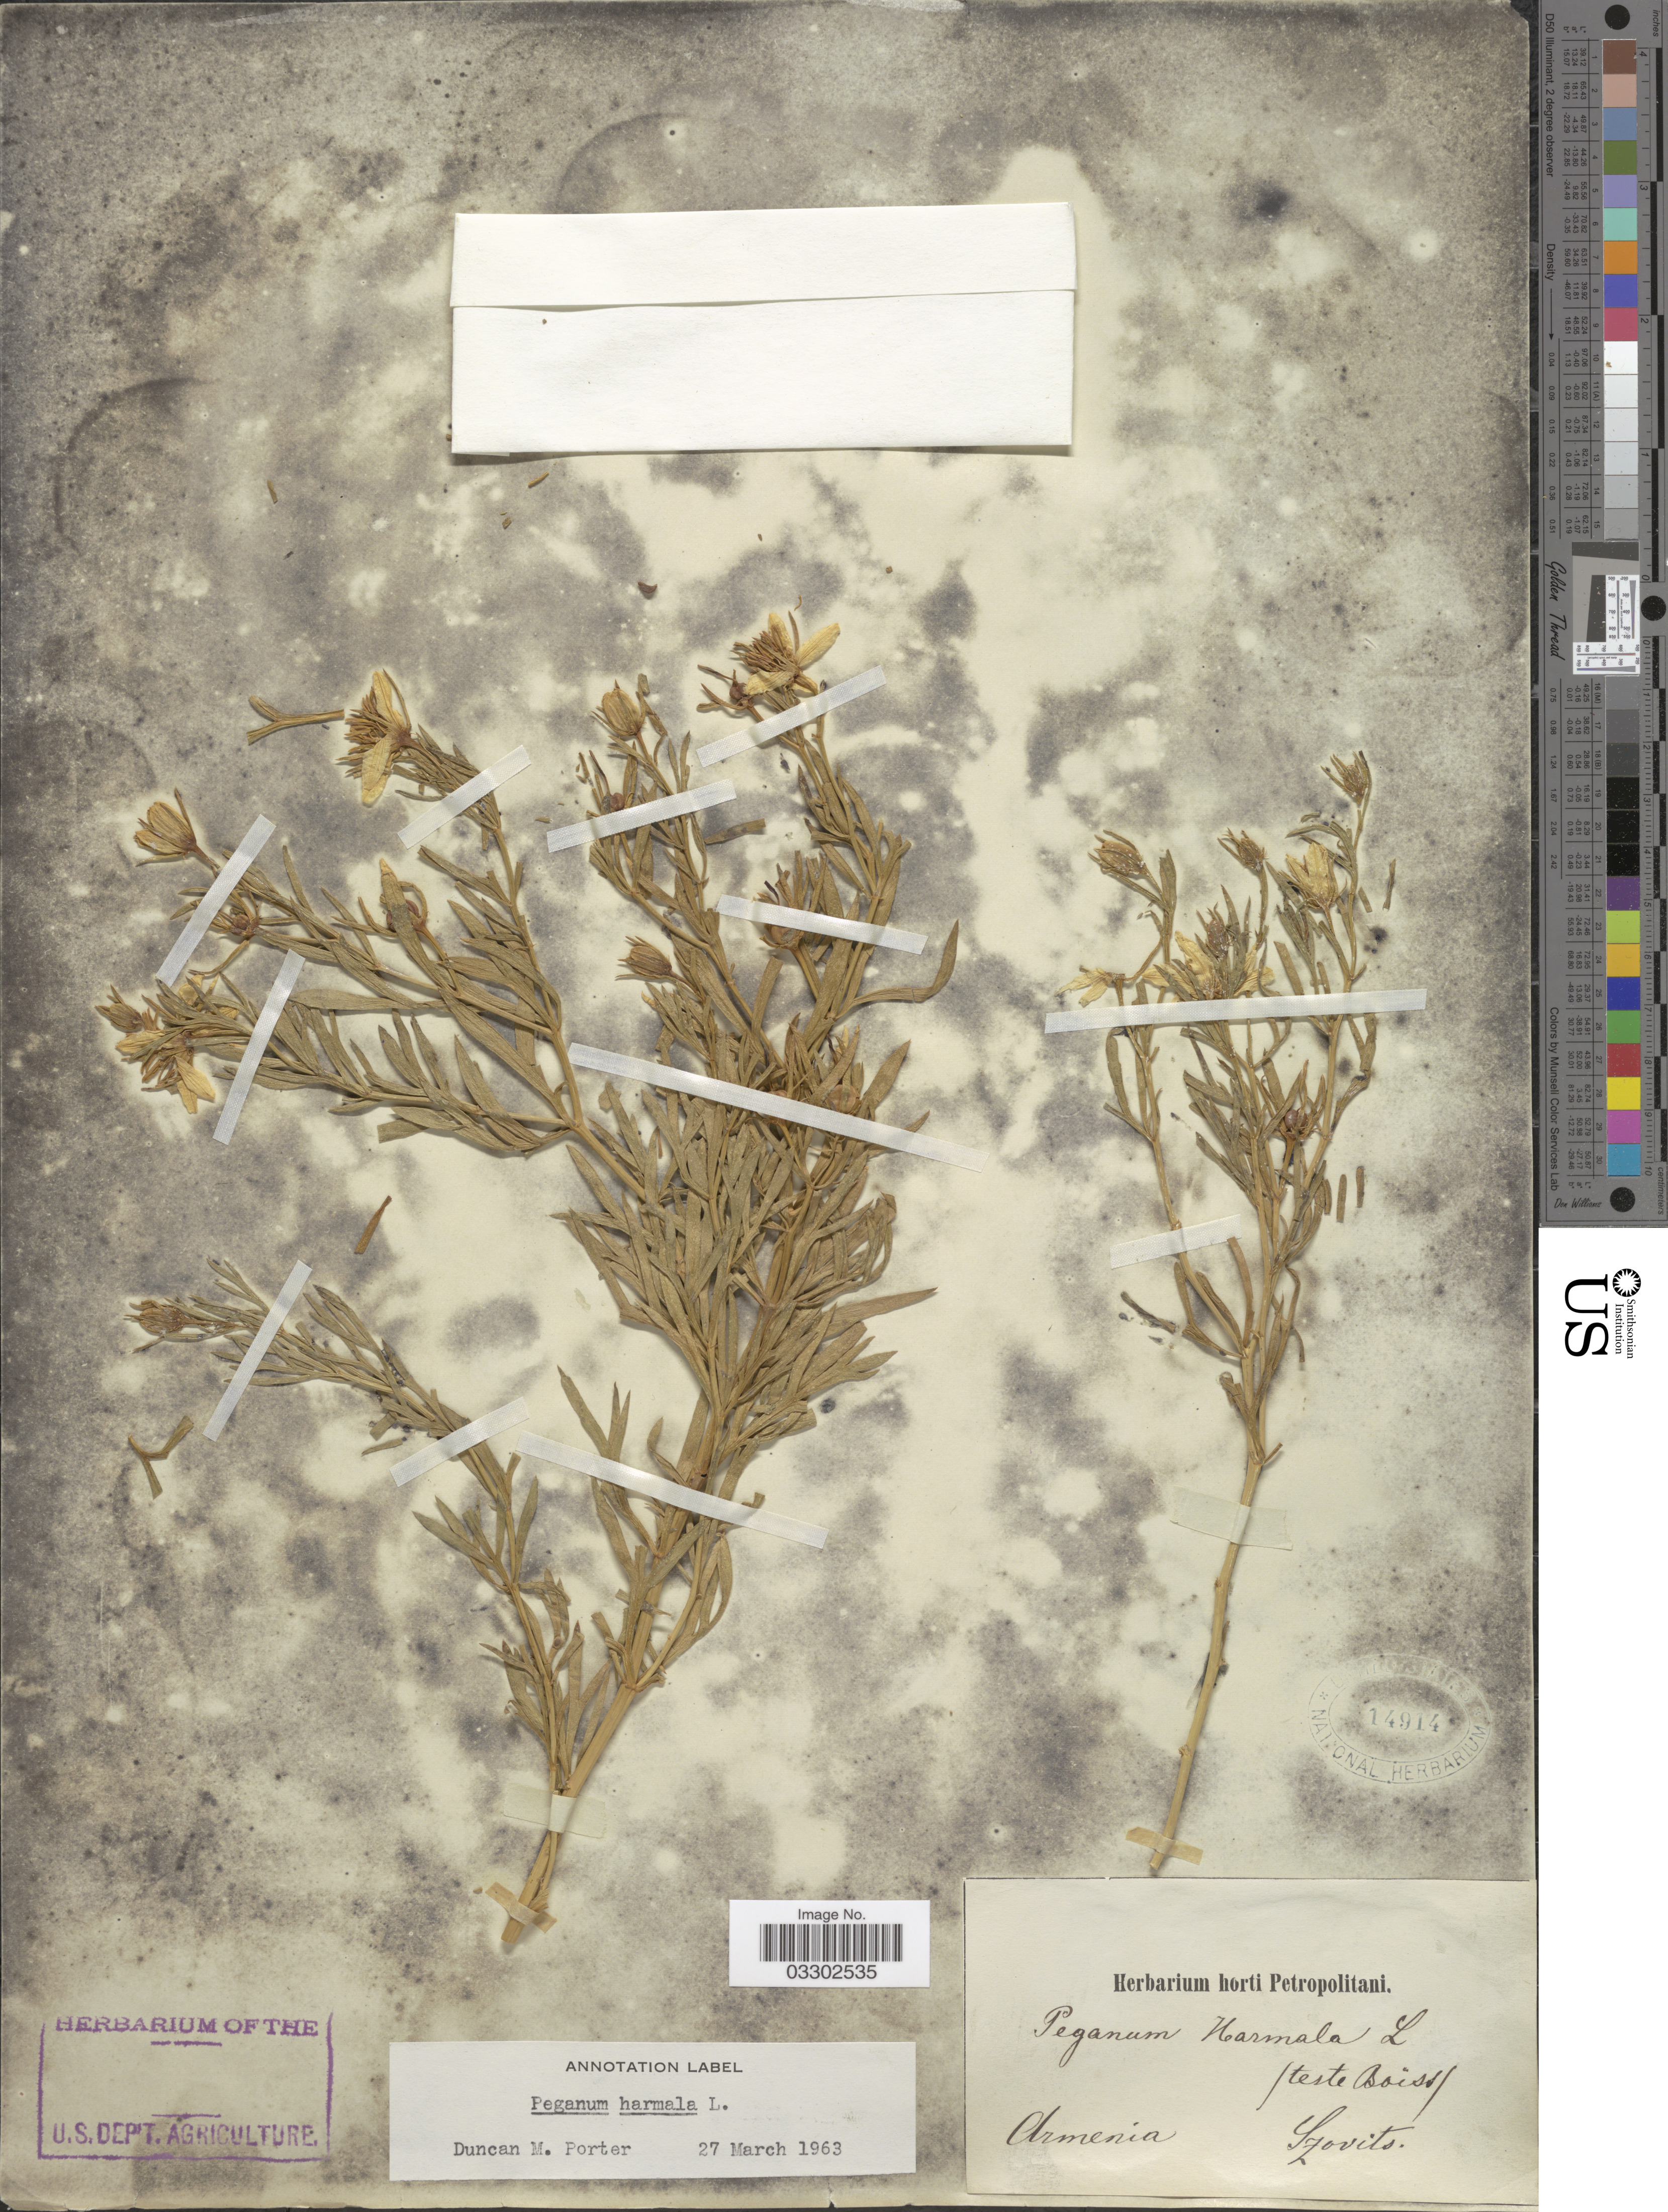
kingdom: Plantae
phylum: Tracheophyta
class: Magnoliopsida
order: Sapindales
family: Tetradiclidaceae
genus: Peganum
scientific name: Peganum harmala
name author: L.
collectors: Szovits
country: Armenia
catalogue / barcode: US 14914